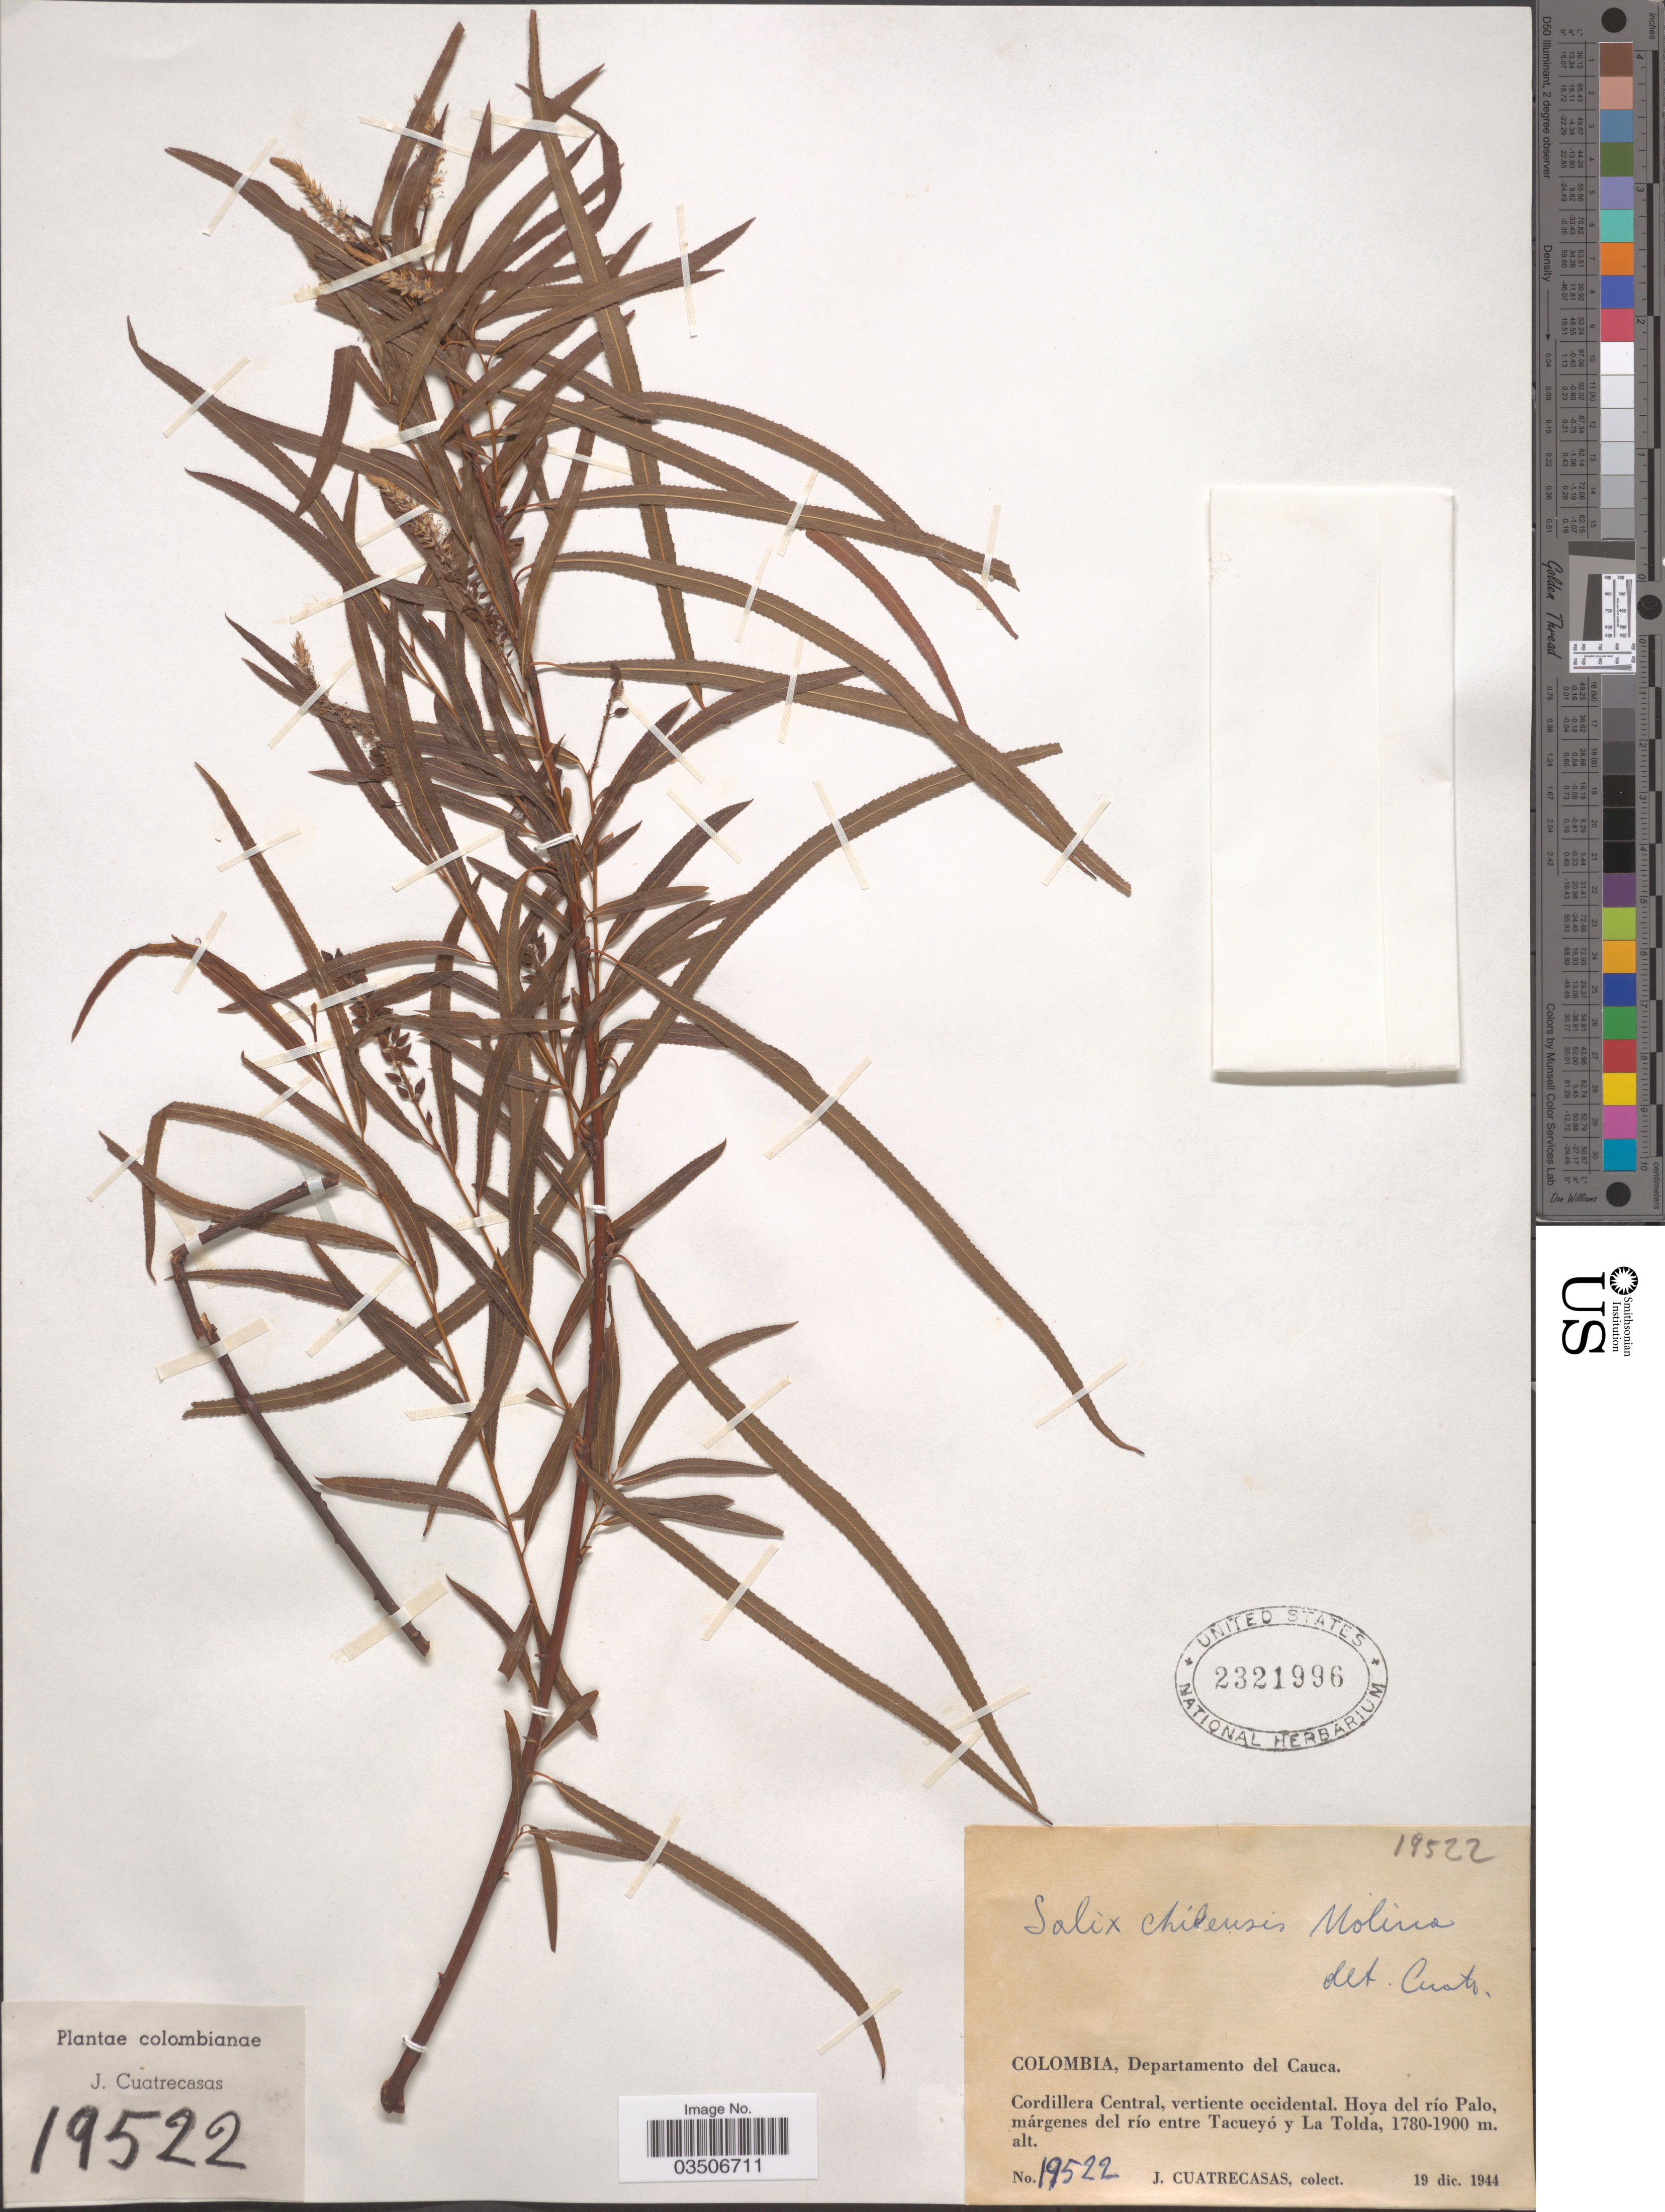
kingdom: Plantae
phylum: Tracheophyta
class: Magnoliopsida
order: Malpighiales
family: Salicaceae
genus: Salix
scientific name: Salix humboldtiana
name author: Willd.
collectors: J. Cuatrecasas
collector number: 19522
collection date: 1944-12-19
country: Colombia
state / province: Cauca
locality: Departamento del Cauca. Cordillera Central, vertiente occidental. Hoya del río Palo, márgenes del río entre Tacueyó y La Tolda.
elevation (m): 1780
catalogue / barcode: US 2321996